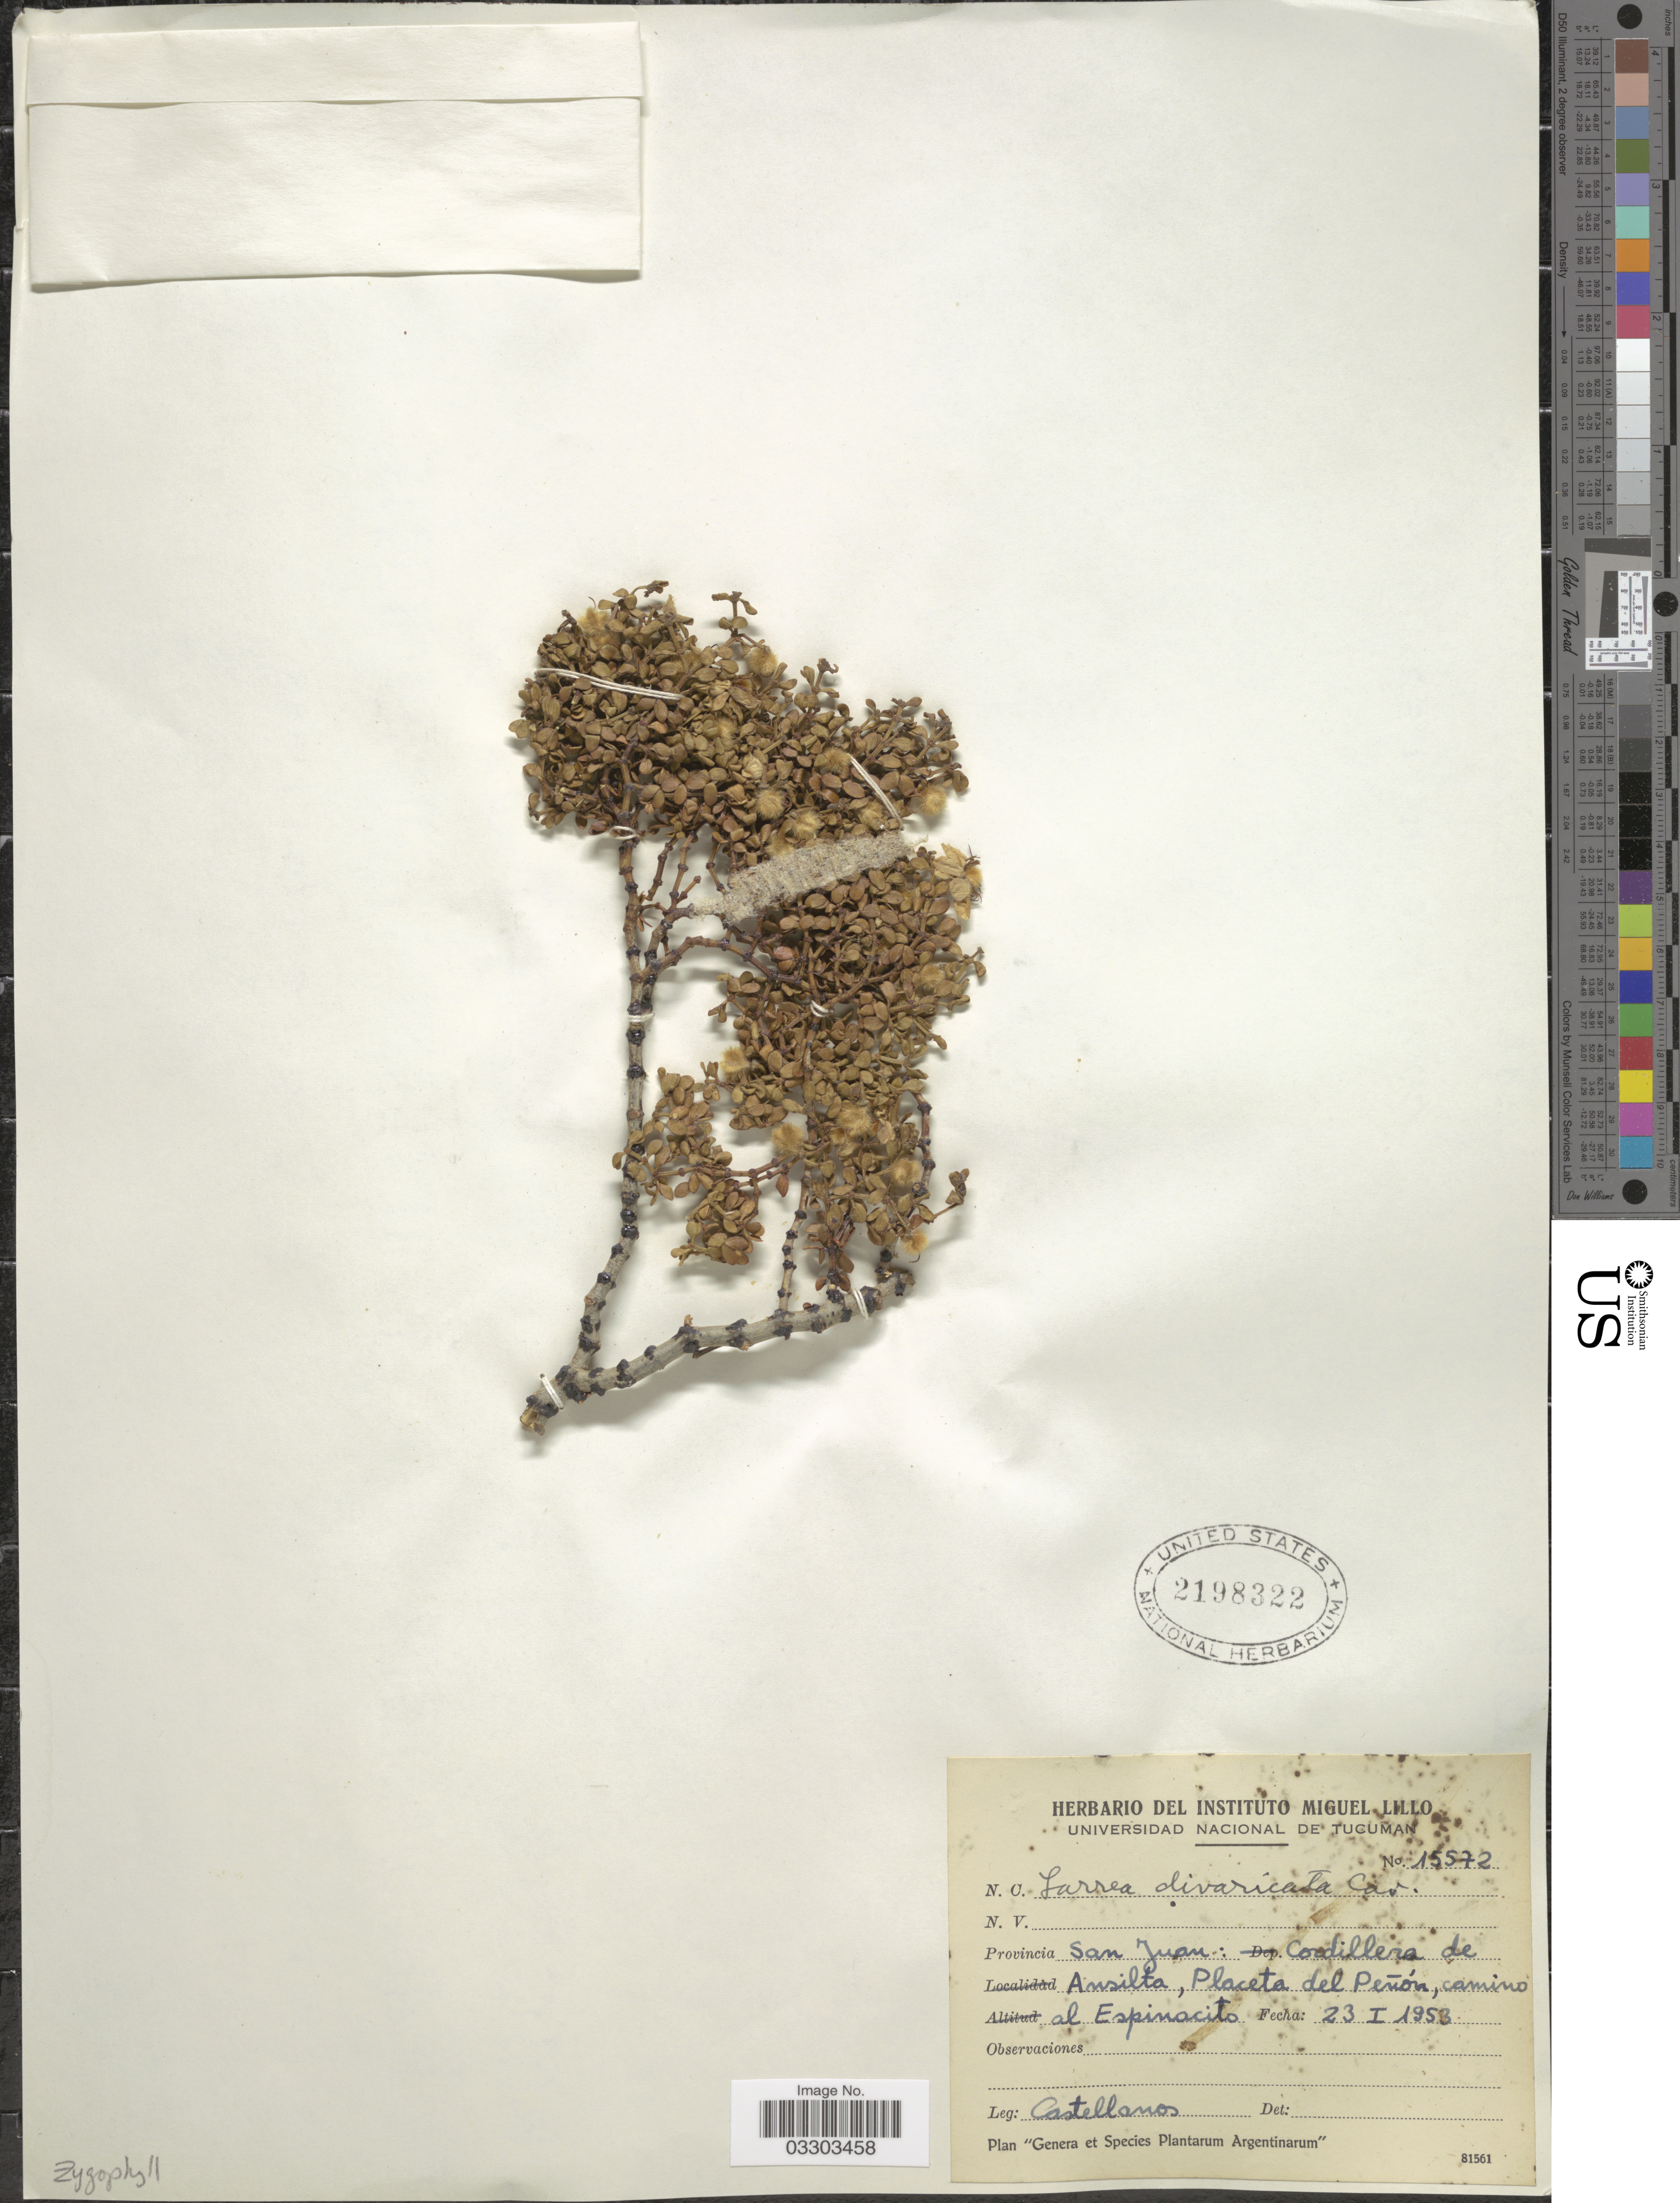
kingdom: Plantae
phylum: Tracheophyta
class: Magnoliopsida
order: Zygophyllales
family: Zygophyllaceae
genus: Larrea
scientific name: Larrea divaricata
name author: Cav.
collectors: -- Castellanos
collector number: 15572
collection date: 1953-01-23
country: Argentina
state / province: San Juan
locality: Cordillera de Ansilta, Placeta del Peñon, camino al Espinacito.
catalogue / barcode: US 2198322